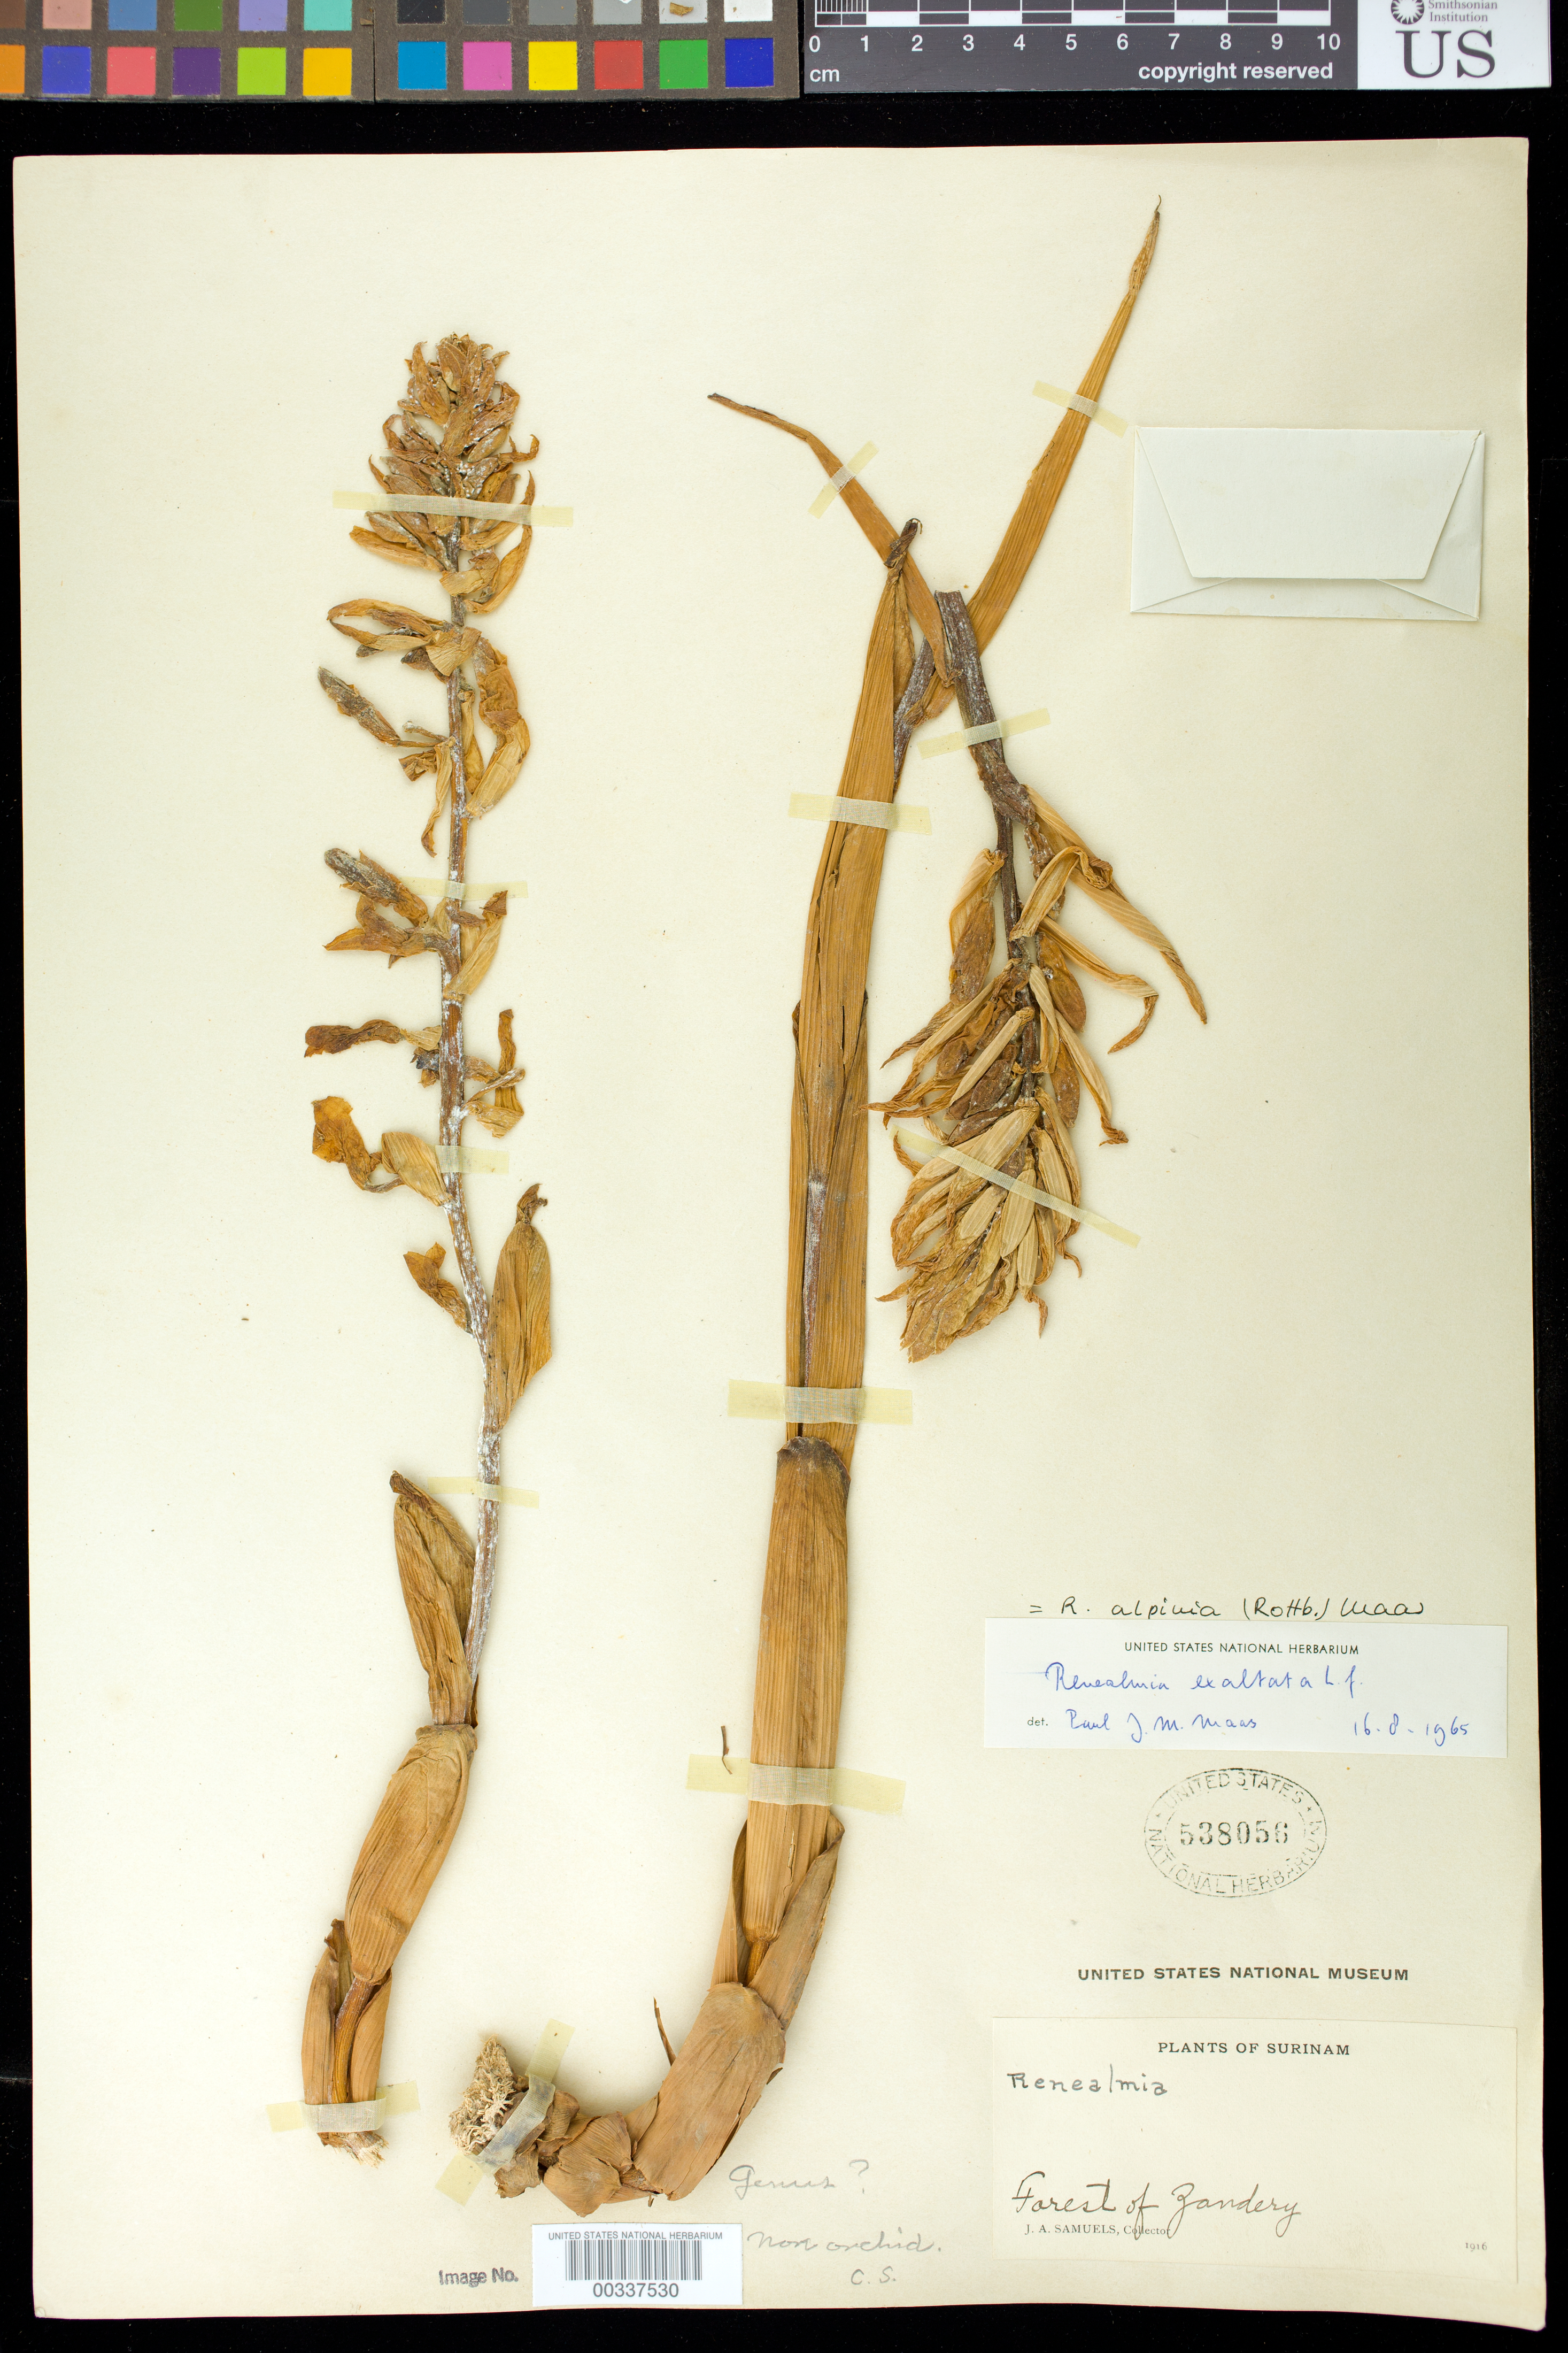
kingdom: Plantae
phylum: Tracheophyta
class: Liliopsida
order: Zingiberales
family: Zingiberaceae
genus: Renealmia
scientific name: Renealmia alpinia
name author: (Rottb.) Maas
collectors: J. A. Samuels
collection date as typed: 1916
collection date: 1916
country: Suriname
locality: Forest of zandery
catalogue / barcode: US 538056